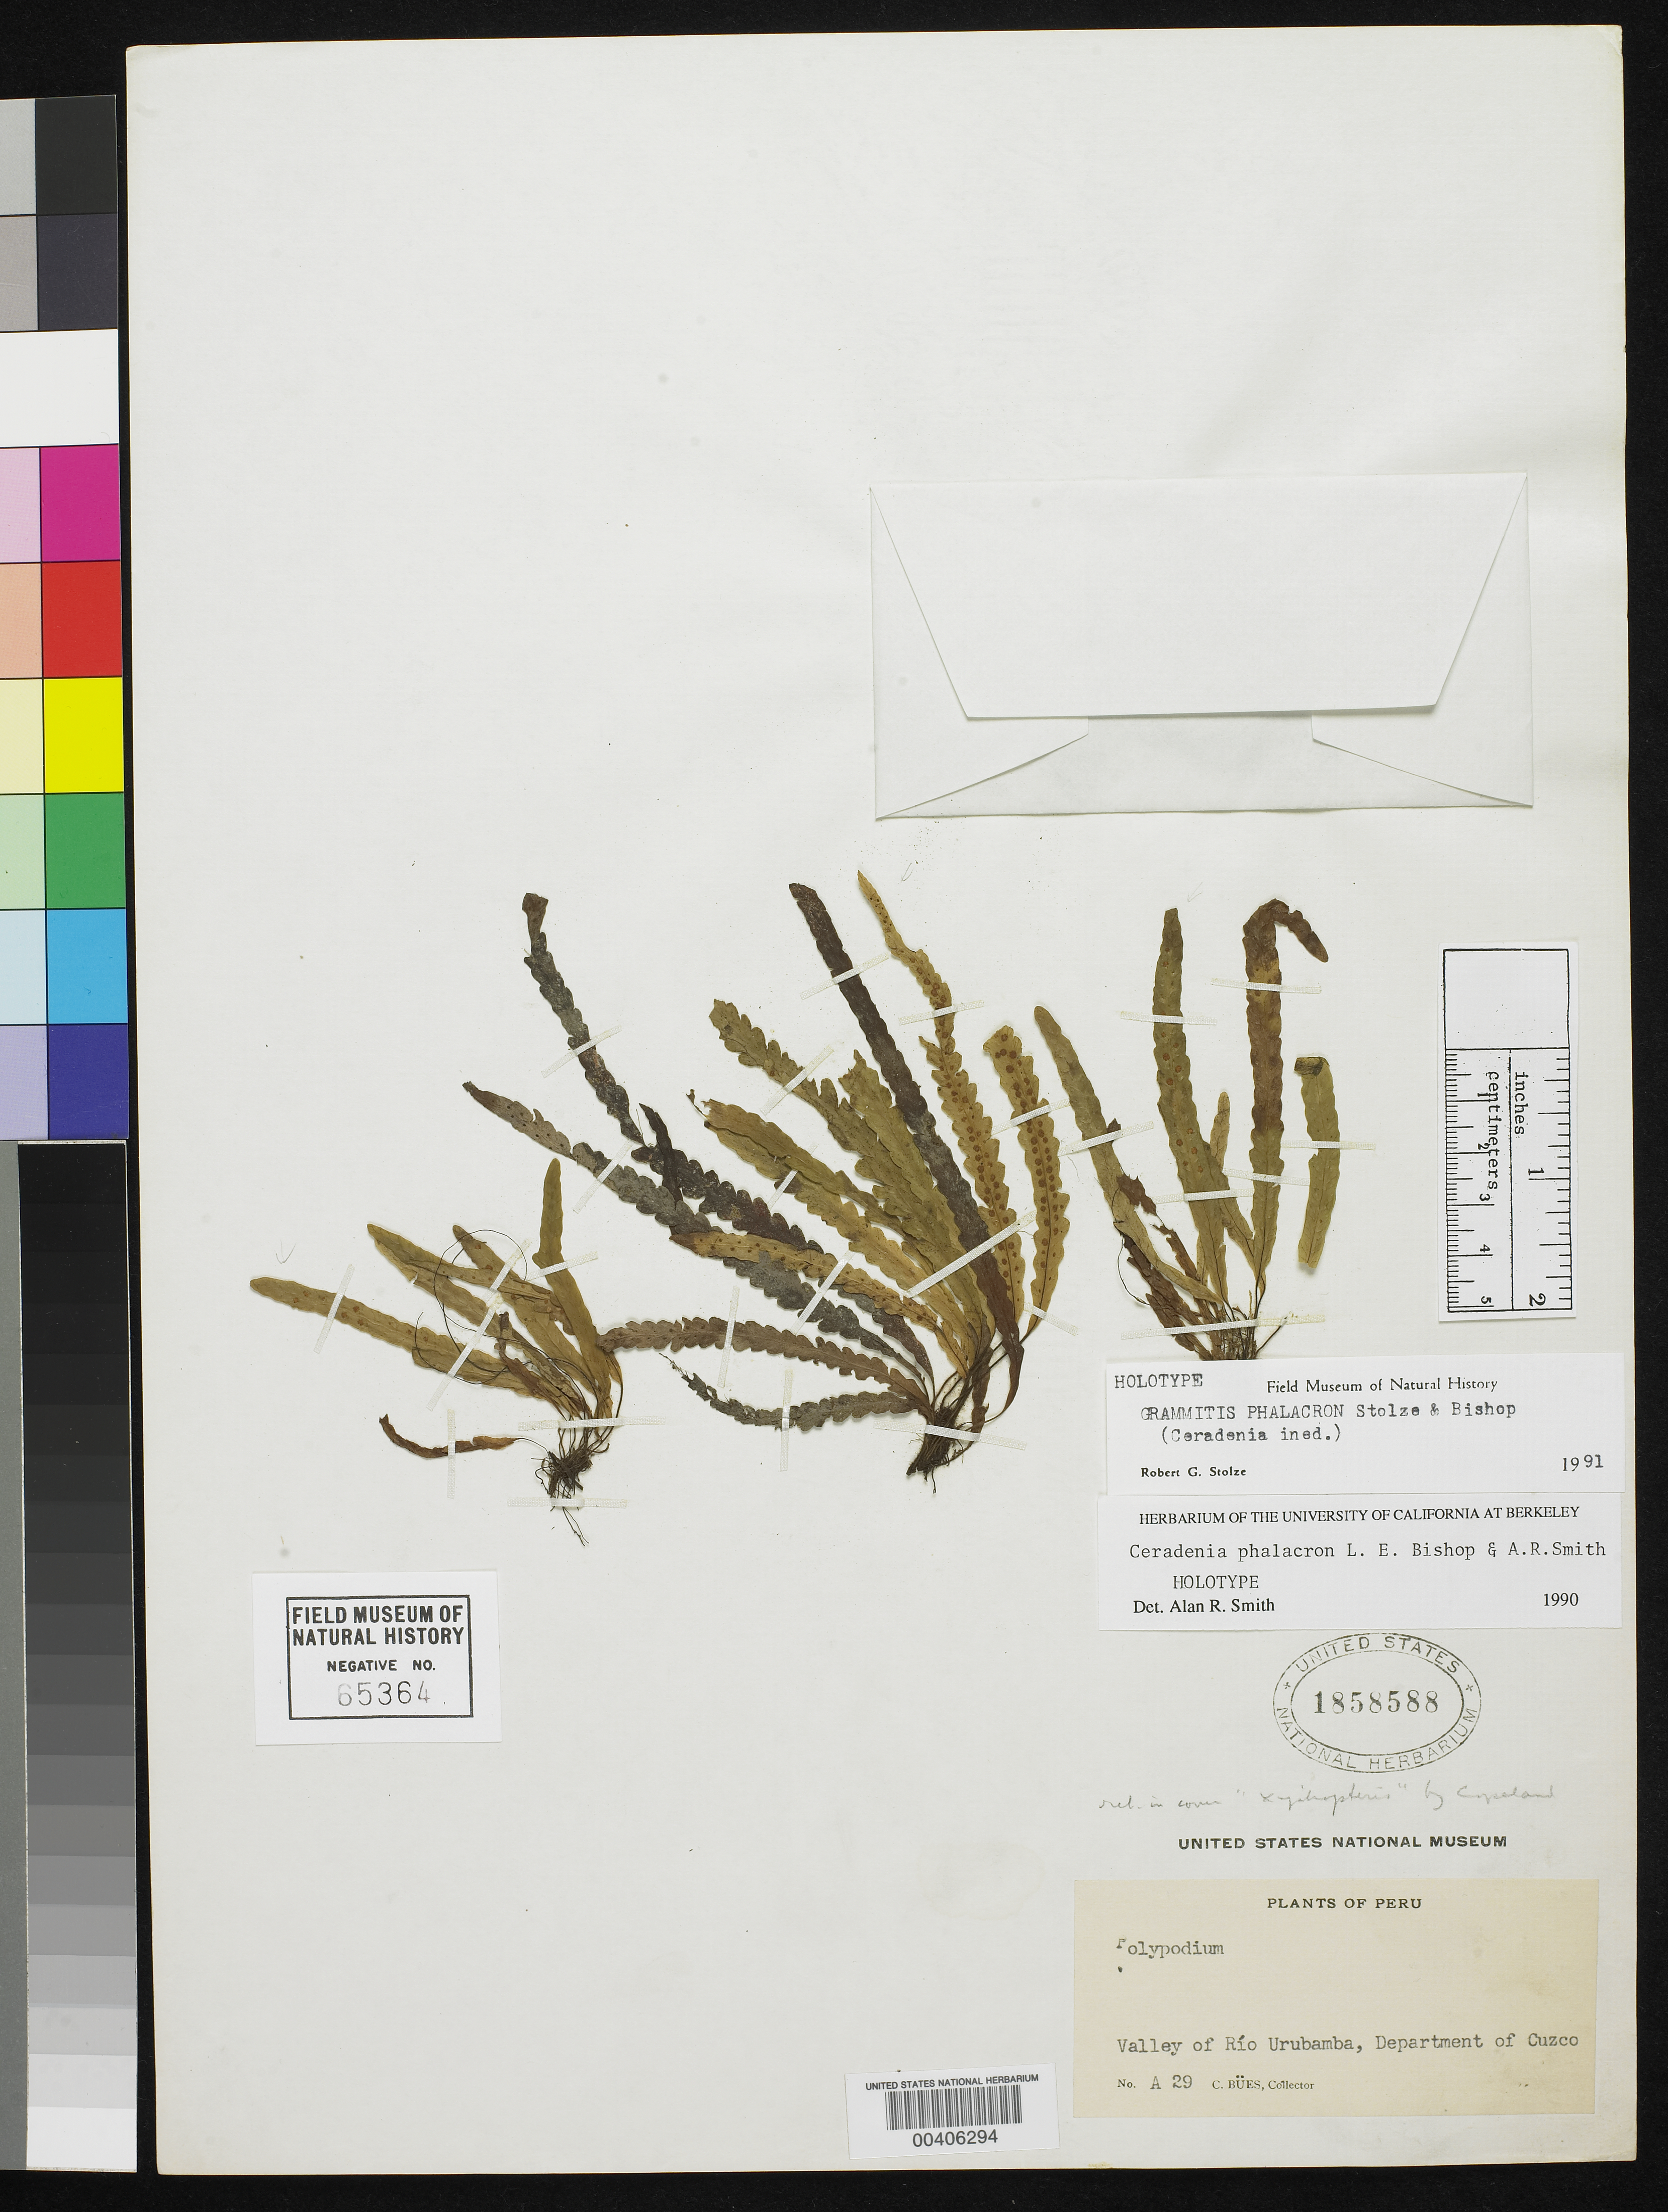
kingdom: Plantae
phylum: Tracheophyta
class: Polypodiopsida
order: Polypodiales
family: Polypodiaceae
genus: Grammitis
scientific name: Grammitis phalacron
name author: Stolze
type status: Holotype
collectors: C. Bues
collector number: A29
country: Peru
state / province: Cusco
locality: valley of Río Urubamba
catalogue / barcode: US 1858588